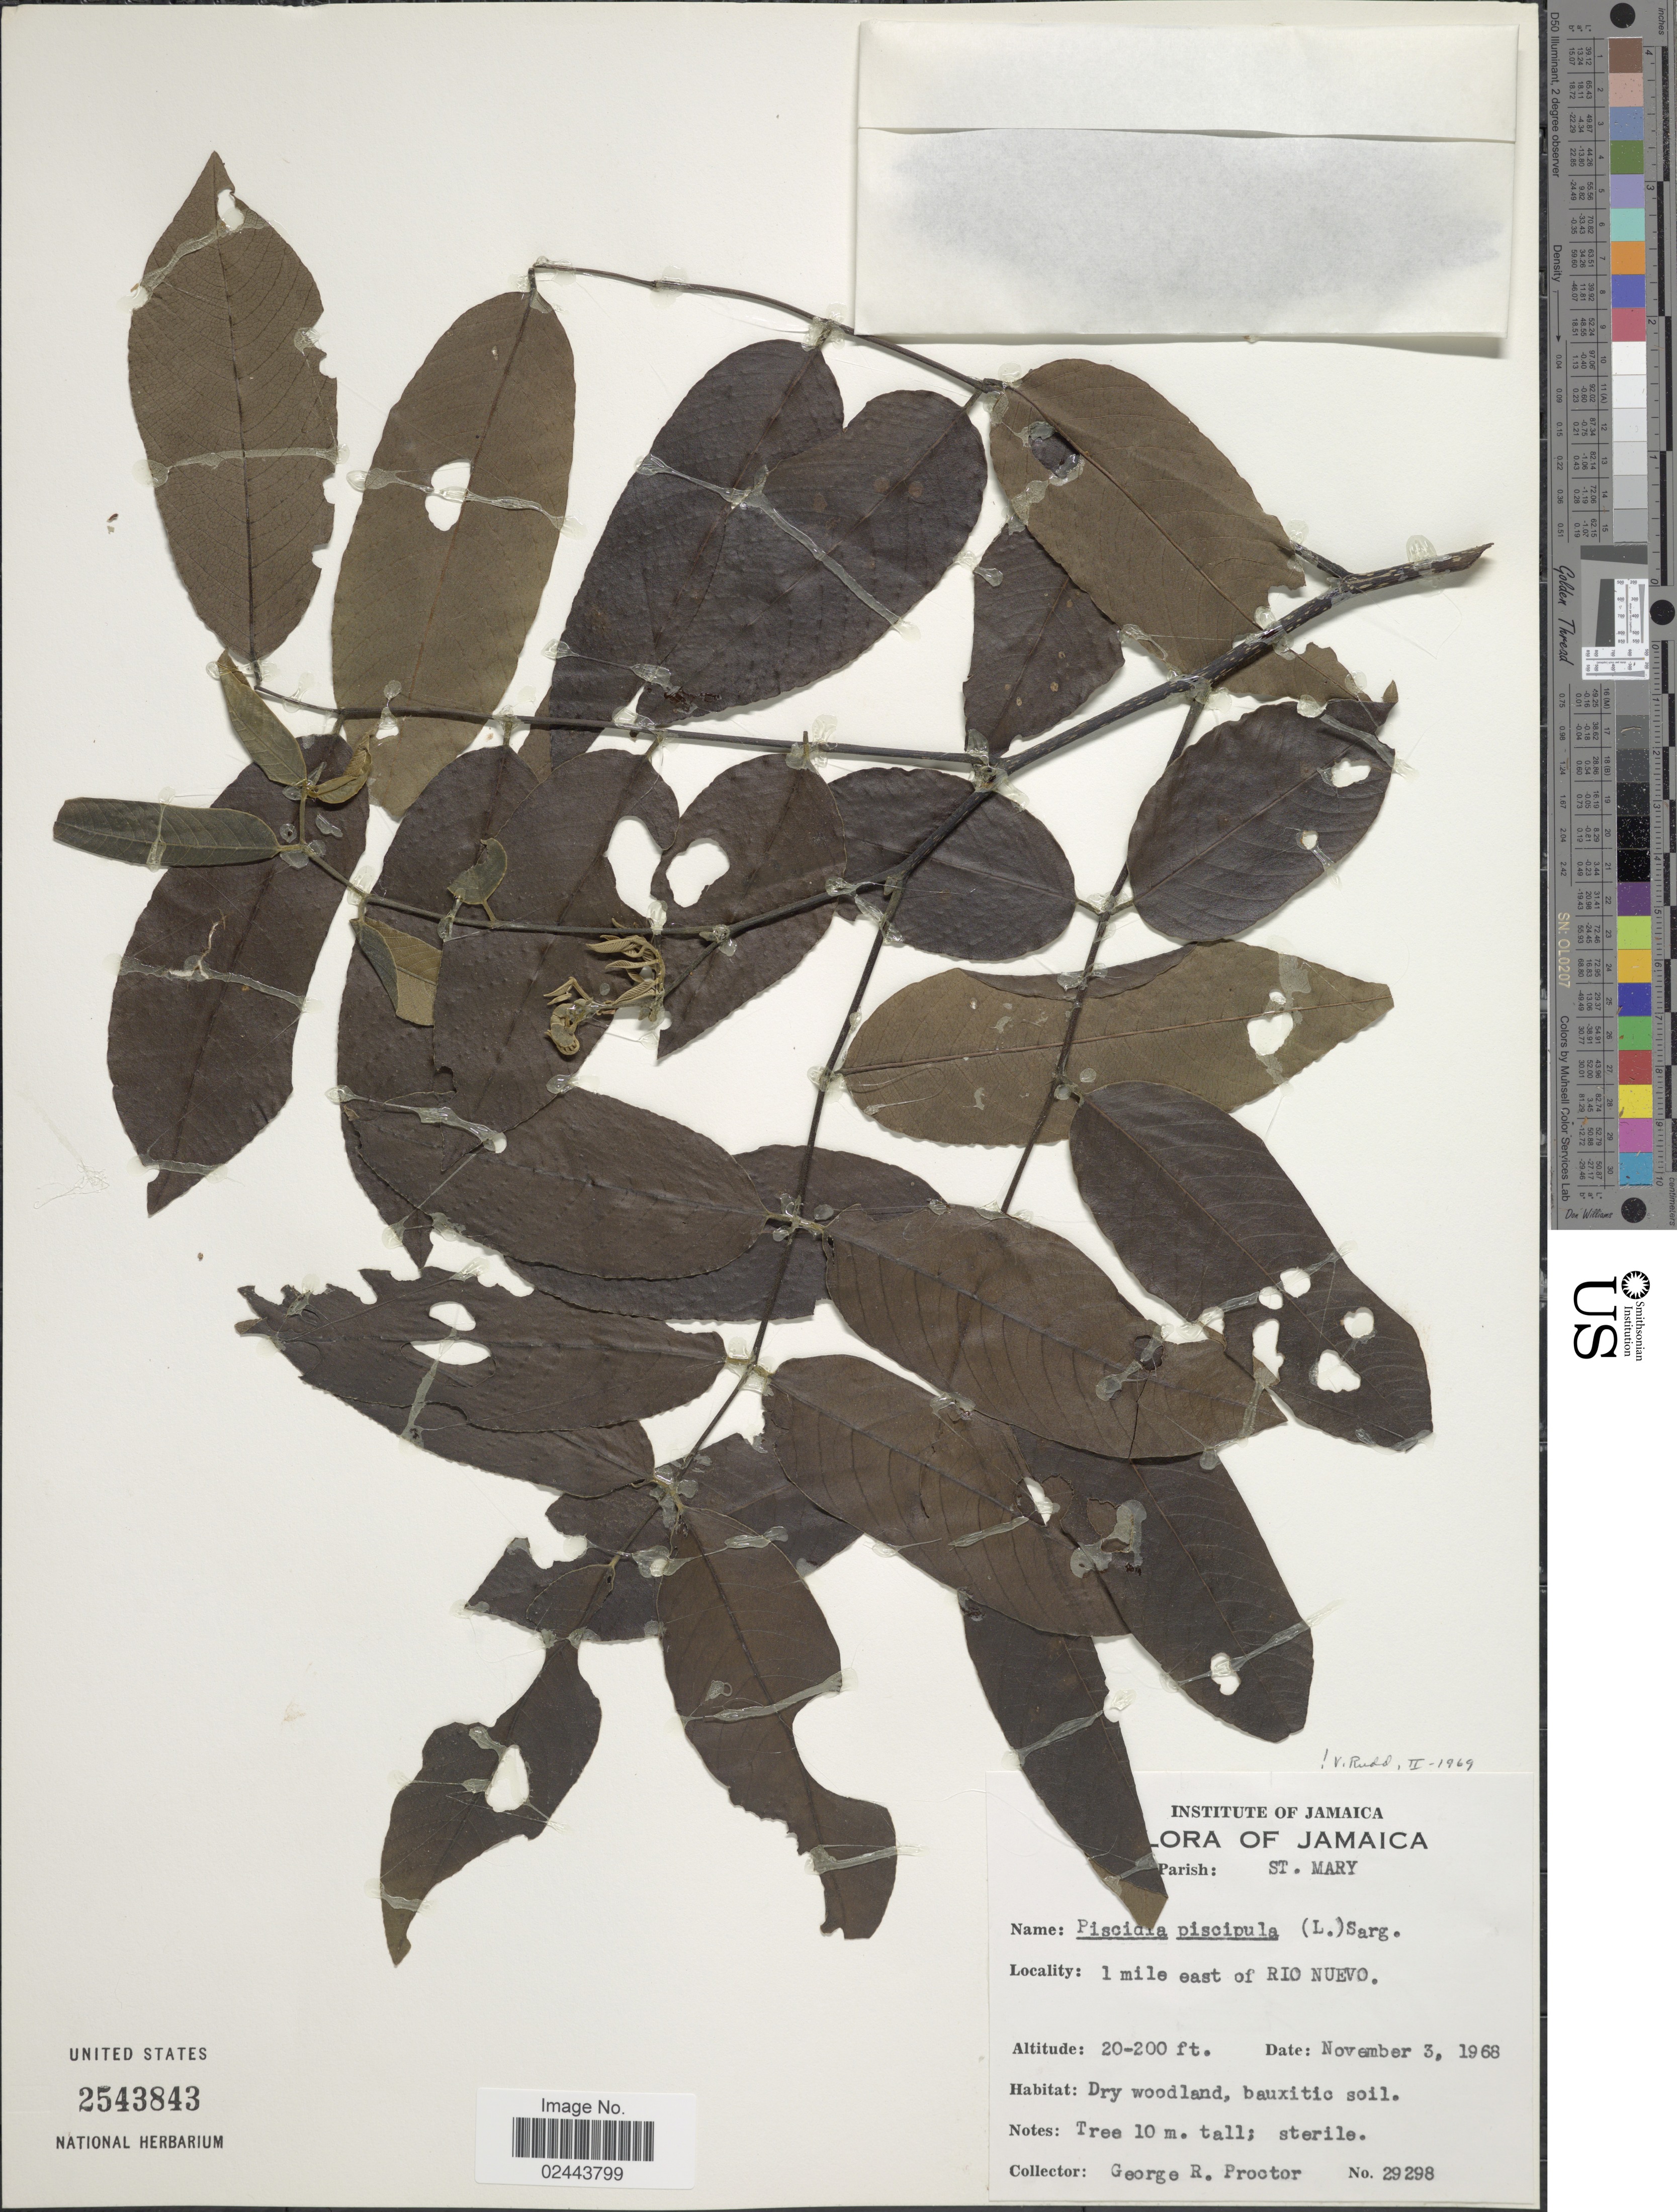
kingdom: Plantae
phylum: Tracheophyta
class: Magnoliopsida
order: Fabales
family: Fabaceae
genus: Piscidia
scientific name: Piscidia piscipula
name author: (L.) Sarg.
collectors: G. Proctor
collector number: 29298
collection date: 1968-11-03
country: Jamaica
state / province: Saint Mary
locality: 1 mile east of Rio Nuevo, dry woodland.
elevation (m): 6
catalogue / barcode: US 2543843